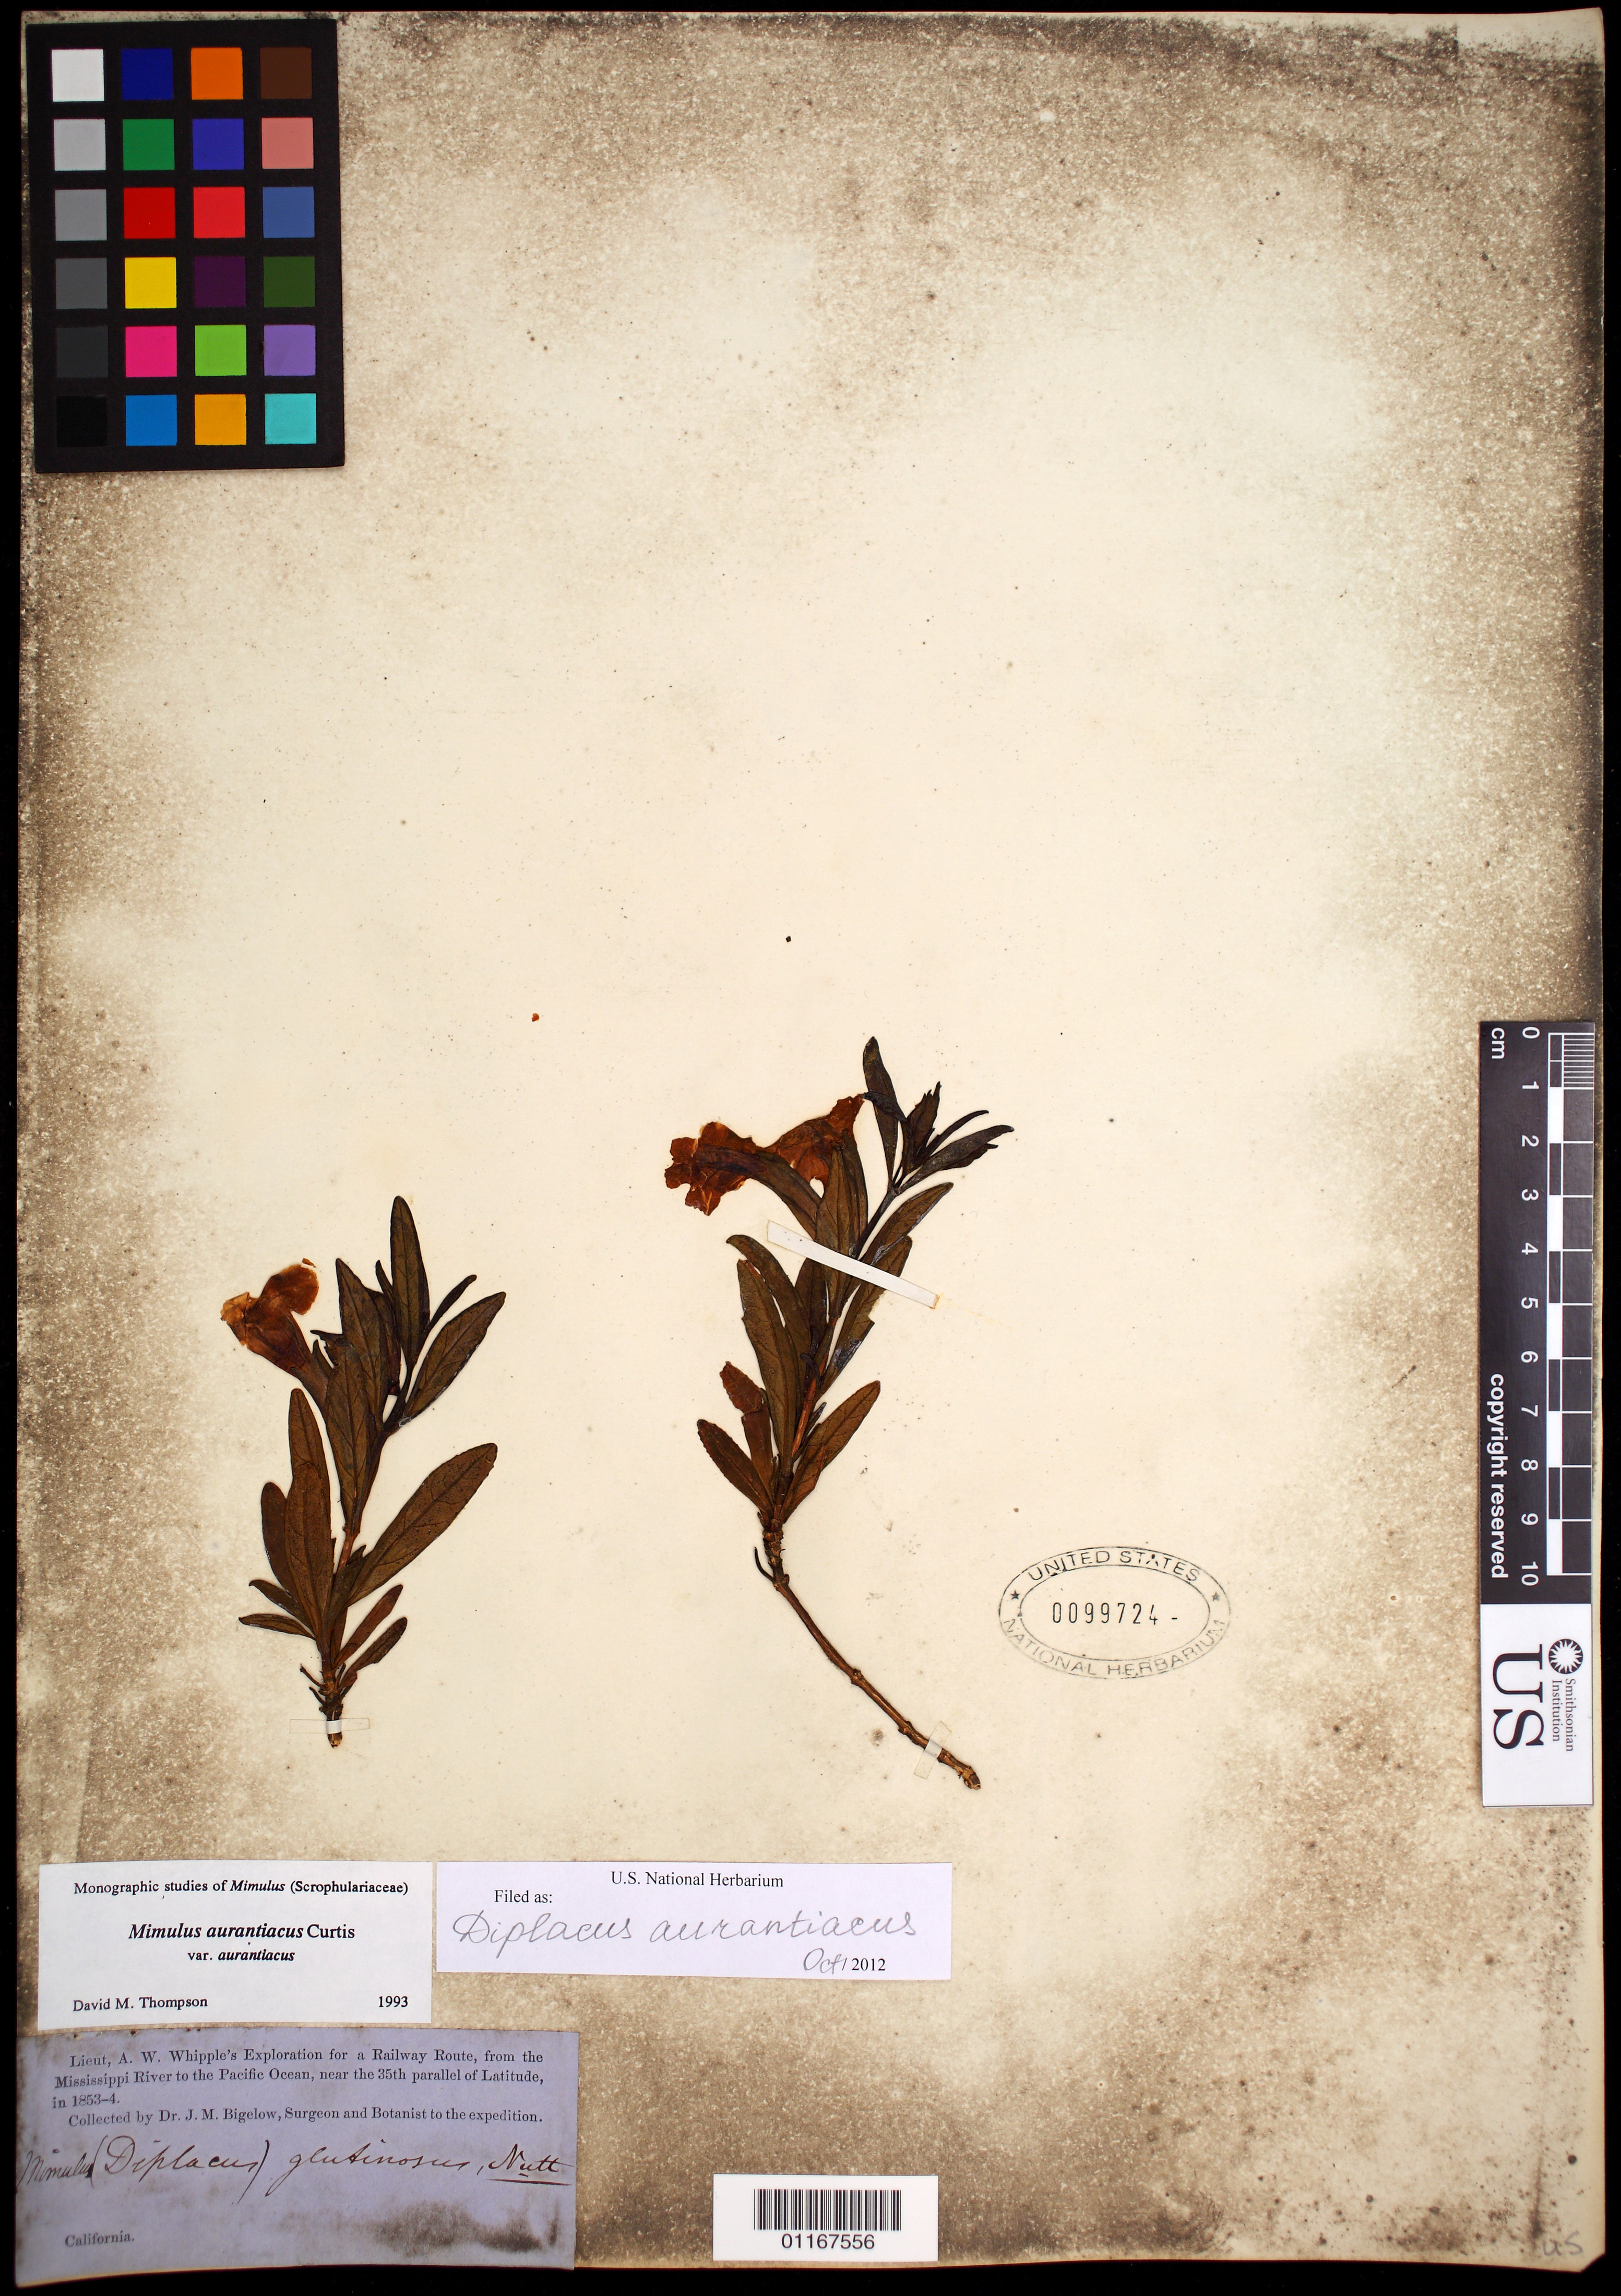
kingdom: Plantae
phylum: Tracheophyta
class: Magnoliopsida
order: Lamiales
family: Phrymaceae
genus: Diplacus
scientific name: Diplacus aurantiacus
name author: (Curtis) Jeps.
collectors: J. M. Bigelow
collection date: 1853/1854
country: United States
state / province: California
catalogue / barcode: US 99724